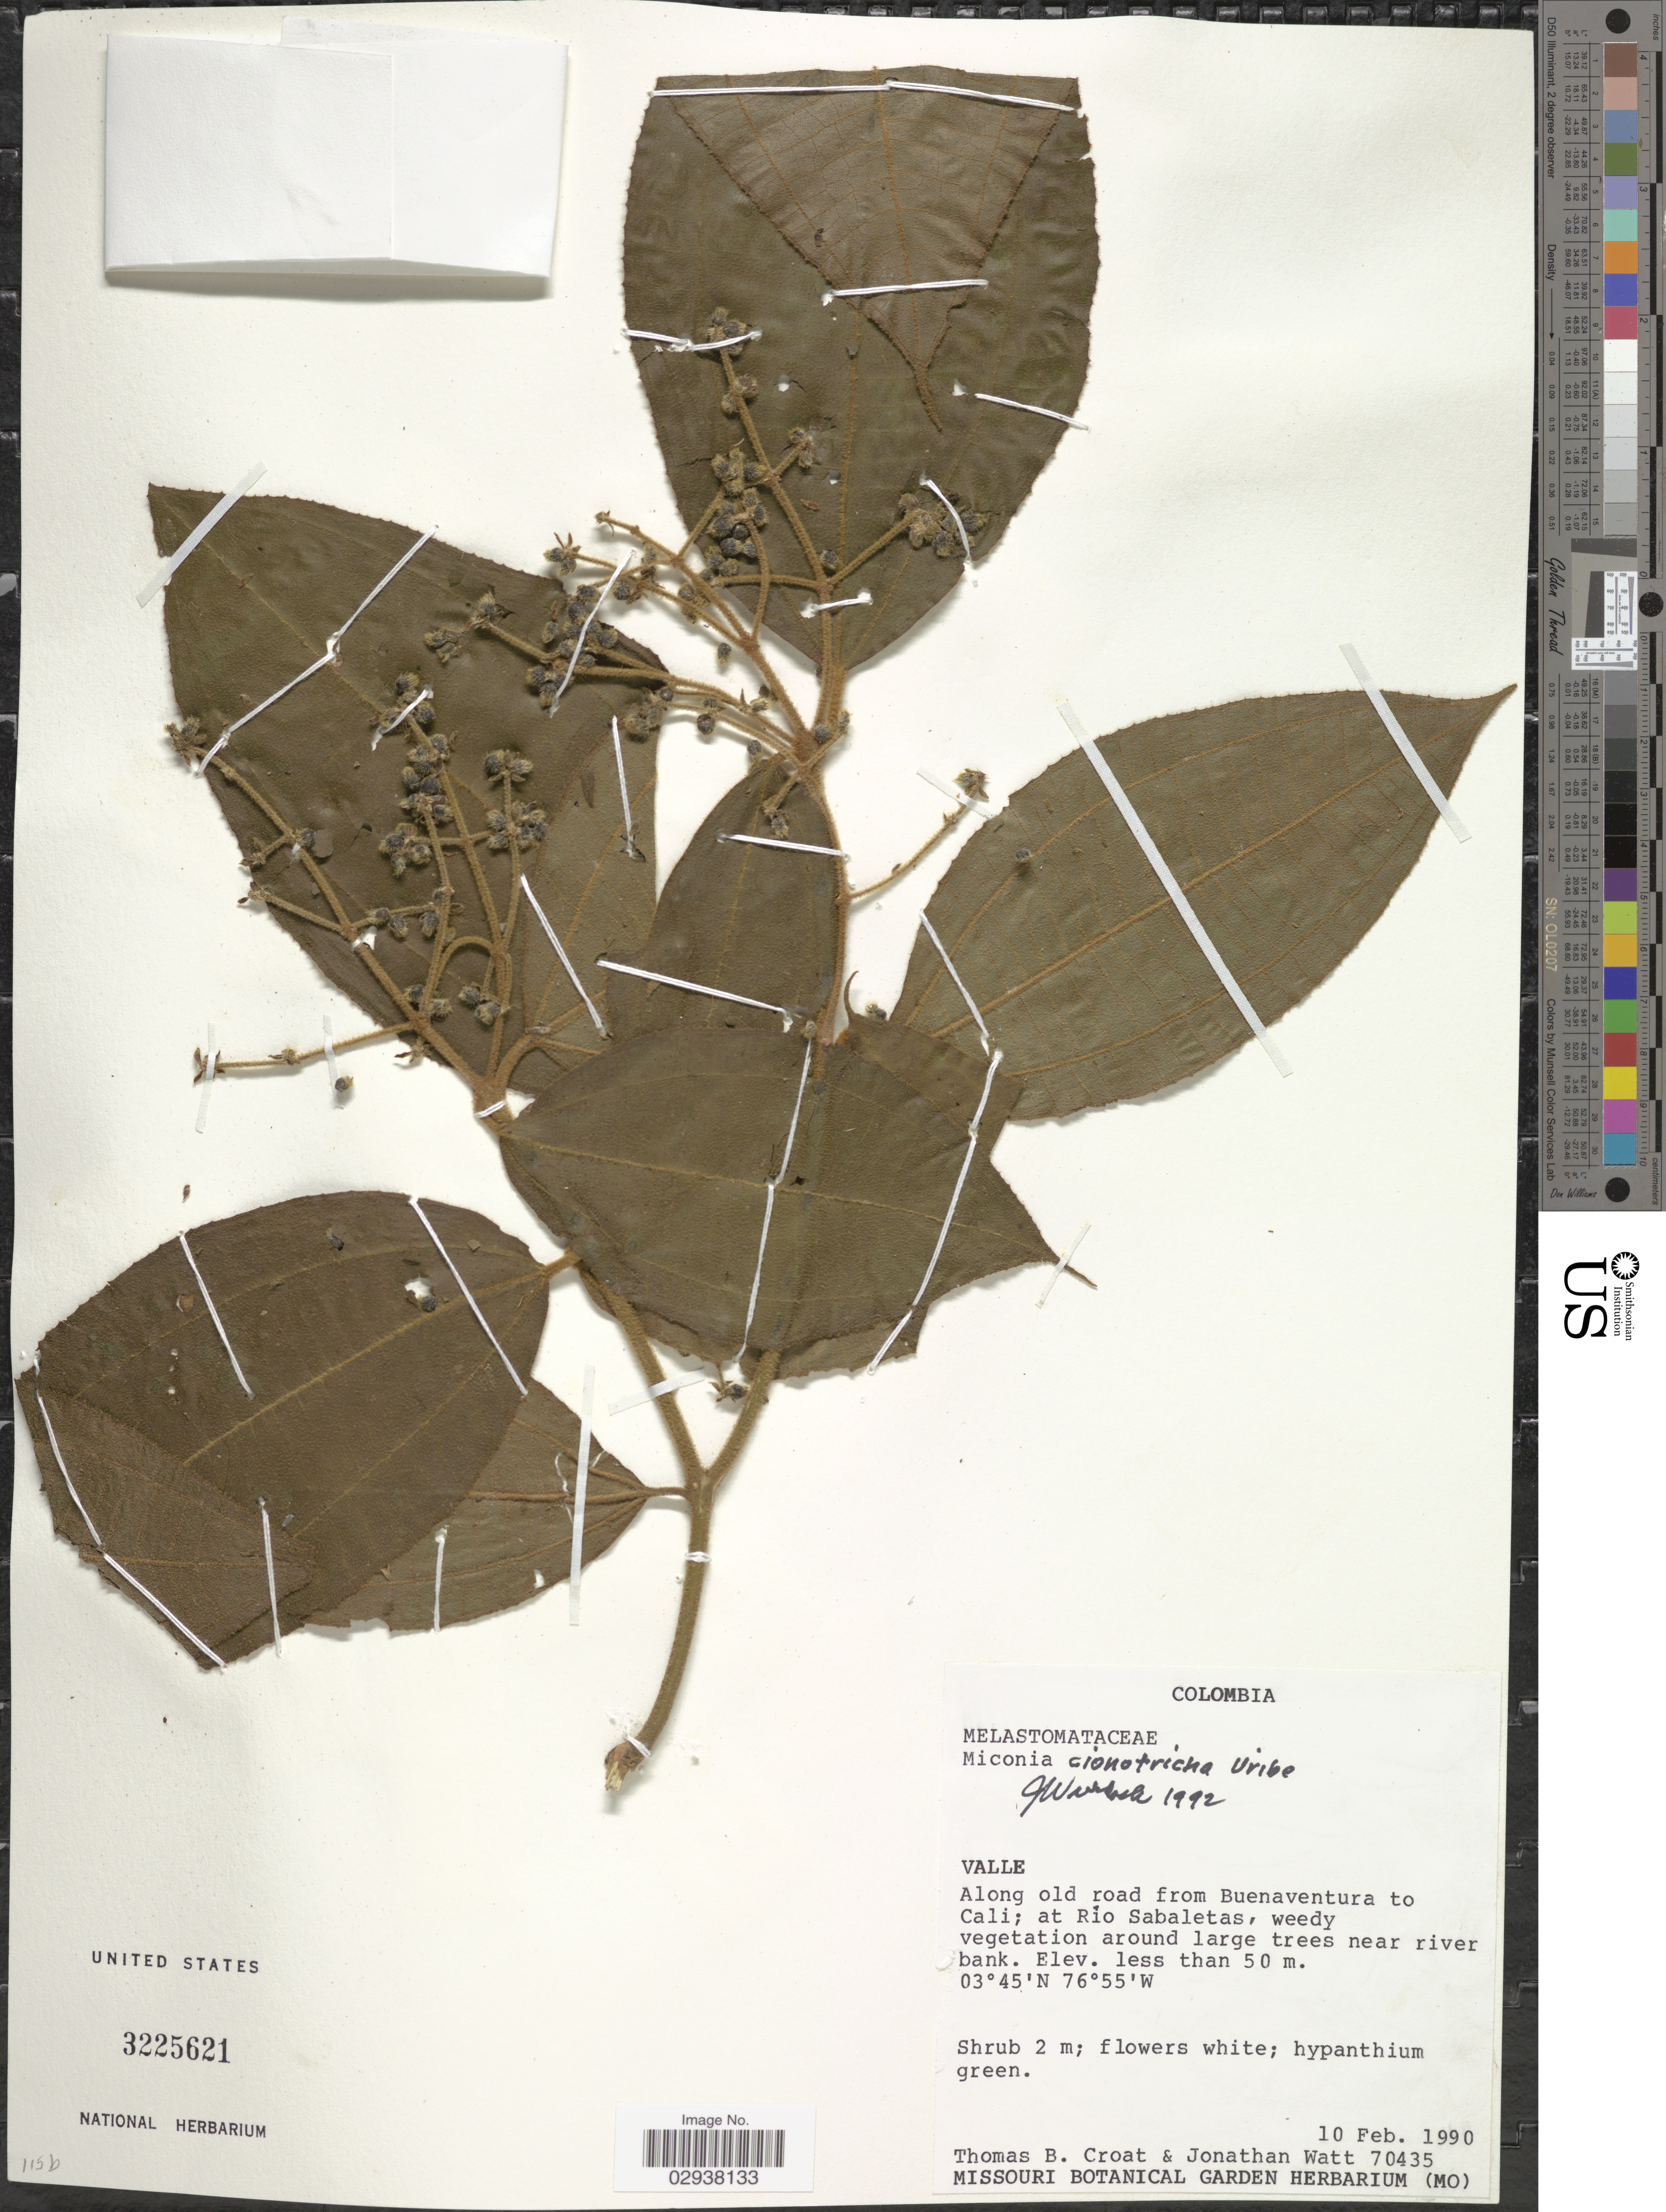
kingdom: Plantae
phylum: Tracheophyta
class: Magnoliopsida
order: Myrtales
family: Melastomataceae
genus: Miconia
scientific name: Miconia cionotricha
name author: L. Uribe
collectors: T. B. Croat & J. Watt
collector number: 70435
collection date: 1990-02-10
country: Colombia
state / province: Valle del Cauca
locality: Valle. Along old road from Buenaventura to Cali; at Río Sabaletas, weedy vegetation around large trees near river bank.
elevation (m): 50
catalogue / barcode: US 3225621